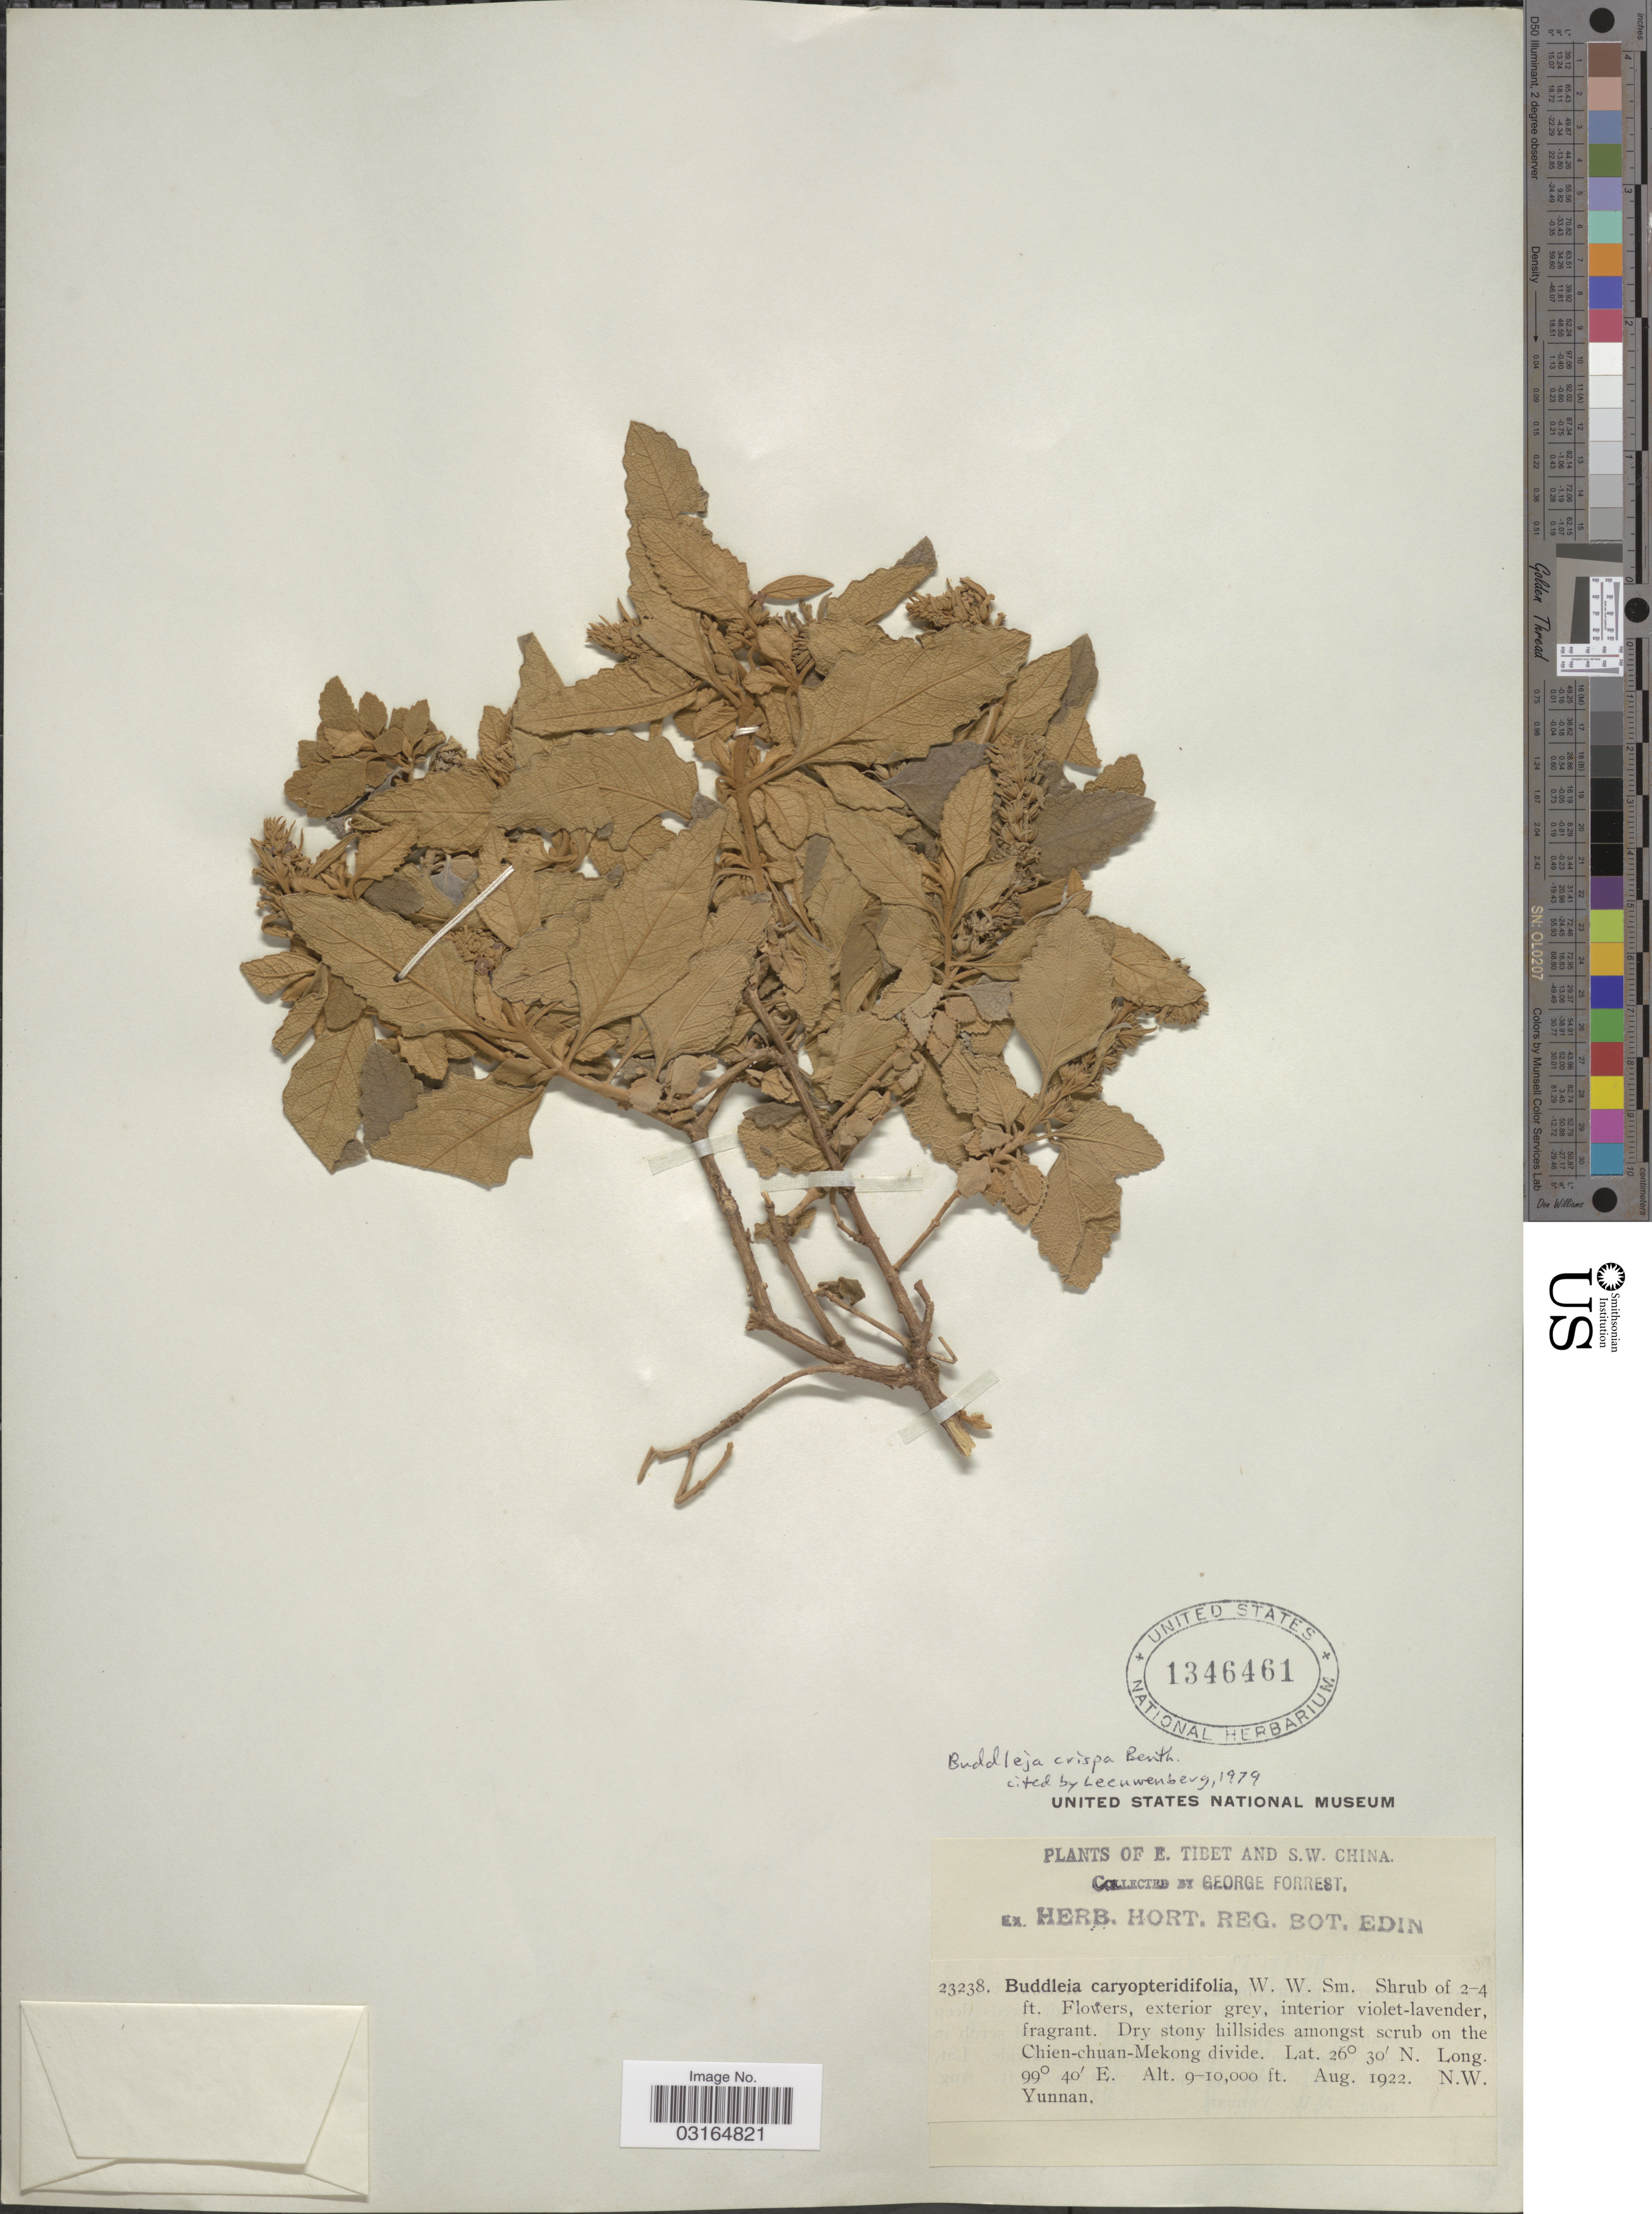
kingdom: Plantae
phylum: Tracheophyta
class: Magnoliopsida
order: Lamiales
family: Scrophulariaceae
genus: Buddleja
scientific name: Buddleja crispa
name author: Benth.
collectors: G. Forrest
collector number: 23238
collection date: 1922-08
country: China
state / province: Yunnan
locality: E. Tibet and S.W. China. Dry stony hillsides amongst scrub on the Chien-chuan-Mekong divide. N.W. Yunnan.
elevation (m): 2743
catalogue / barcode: US 1346461